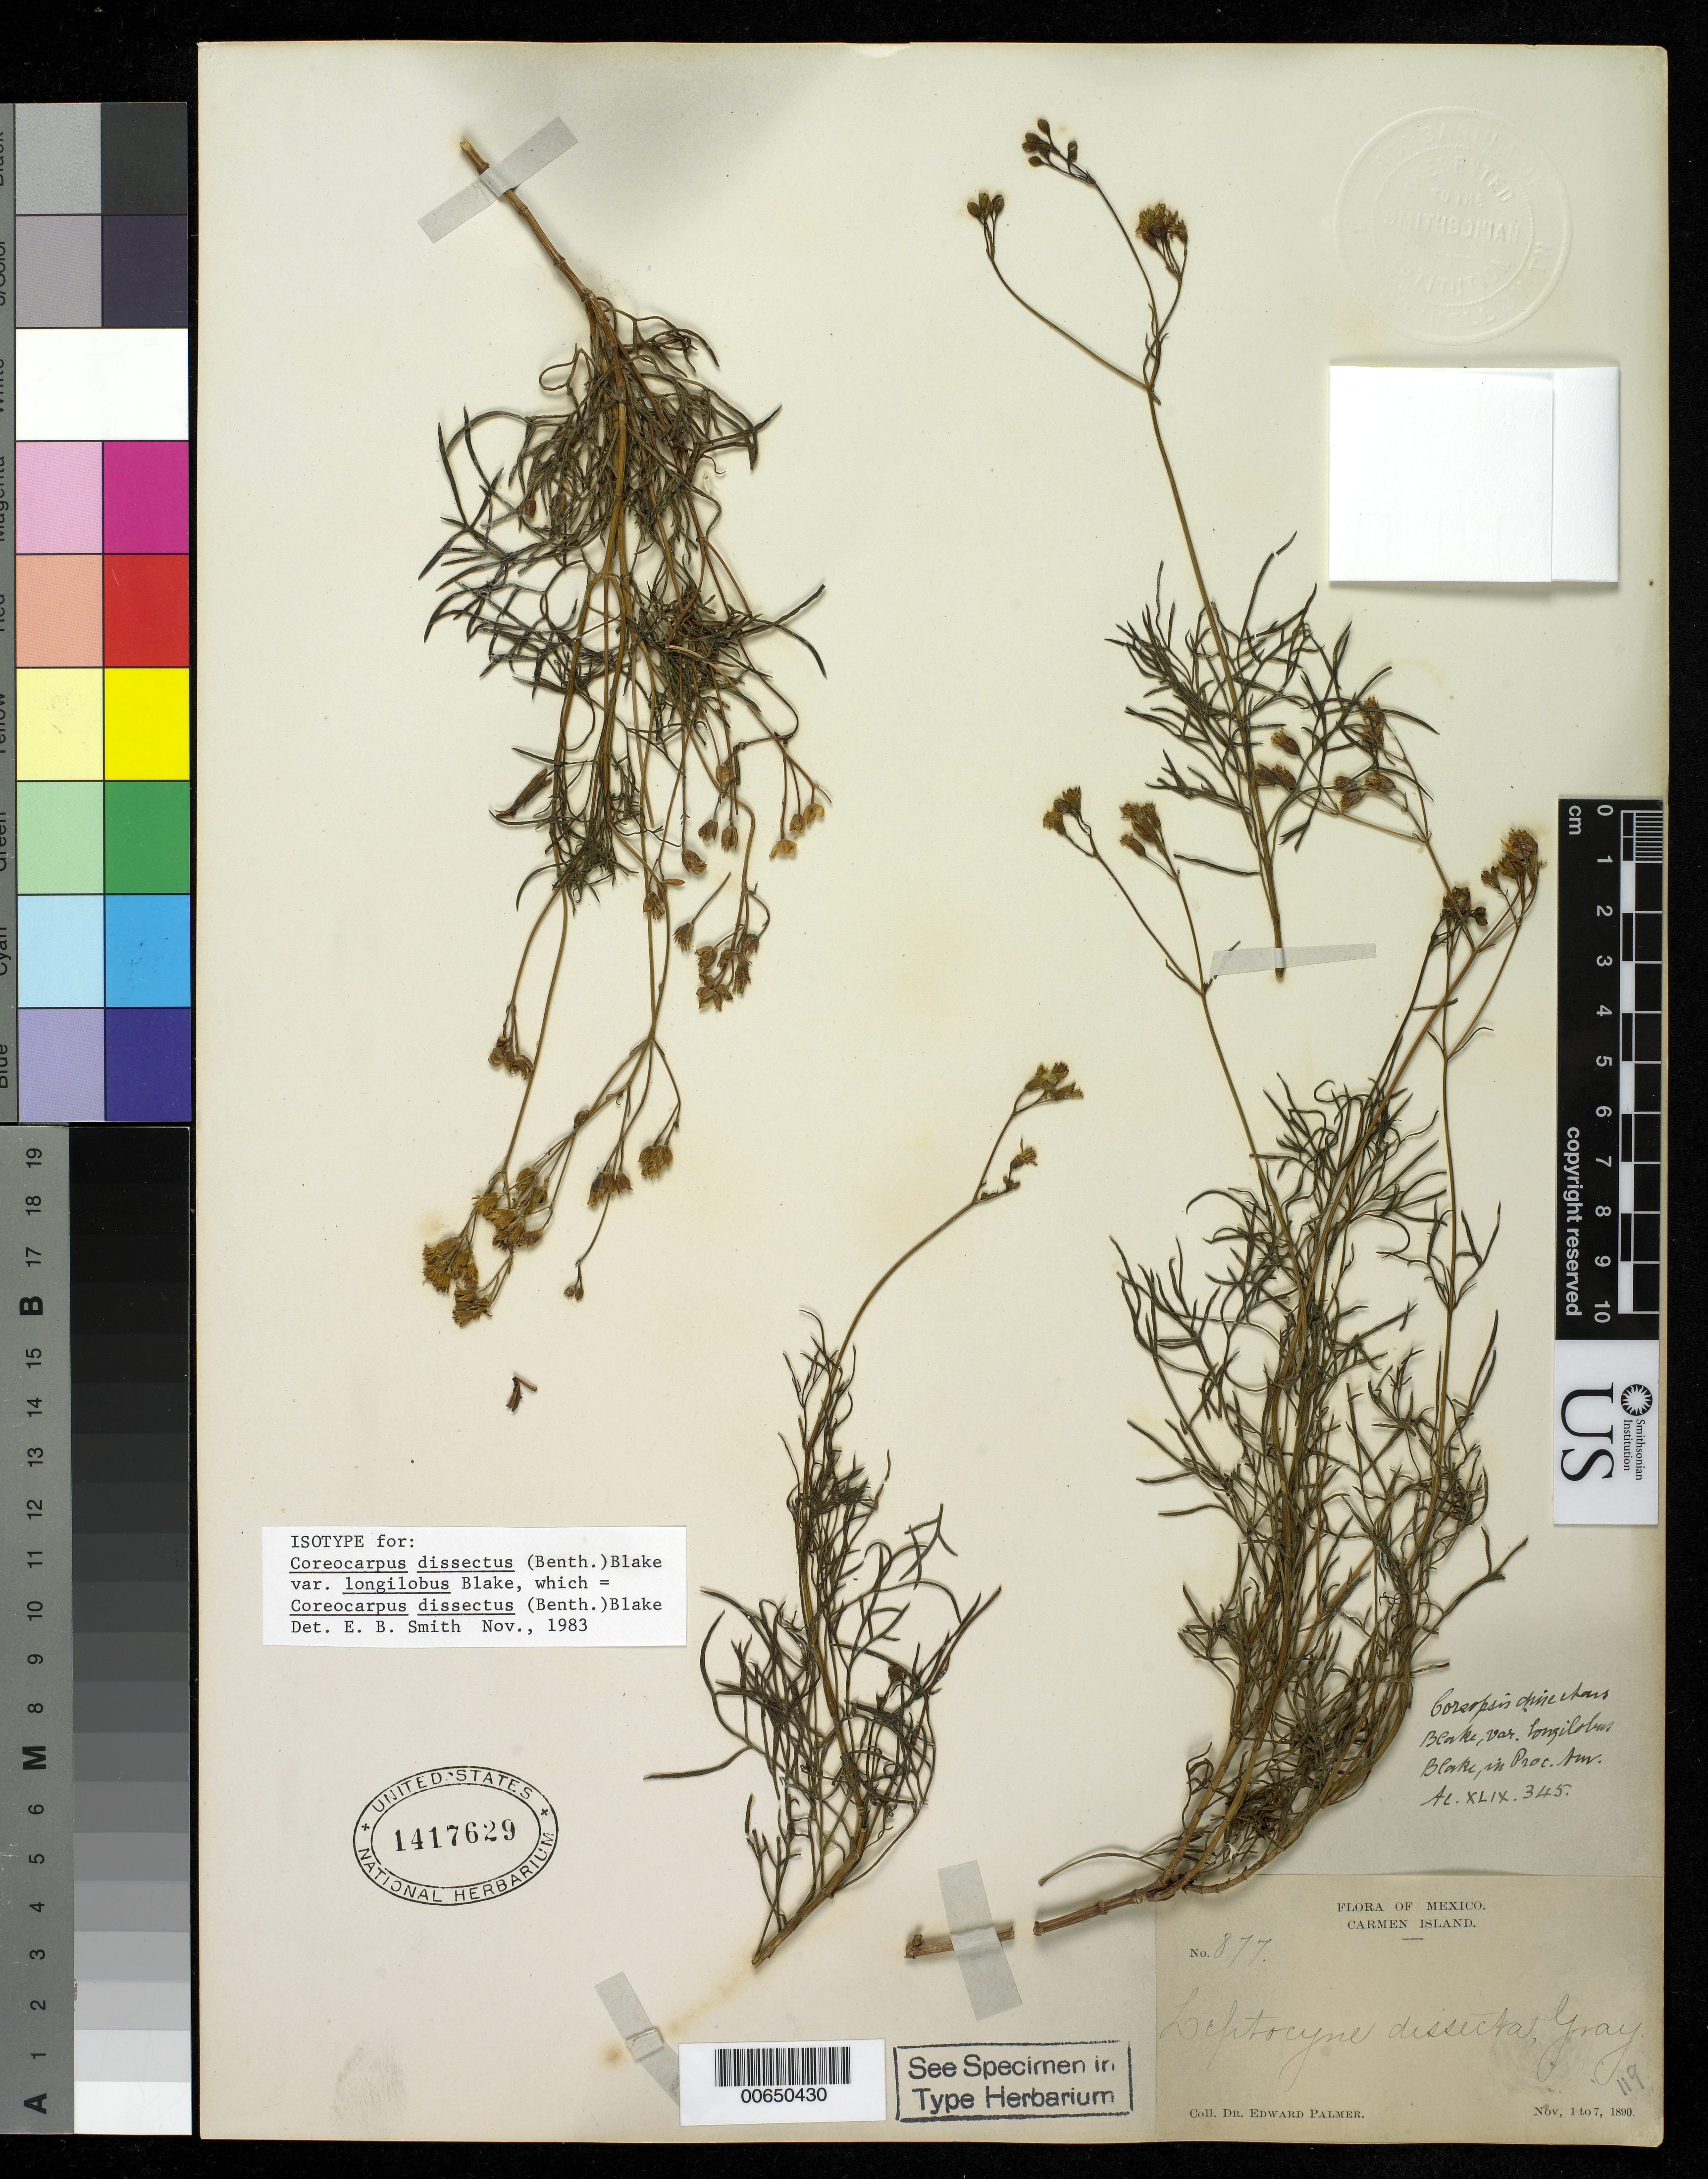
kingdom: Plantae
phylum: Tracheophyta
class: Magnoliopsida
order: Asterales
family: Asteraceae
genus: Coreocarpus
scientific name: Coreocarpus dissectus var. longilobus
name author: S.F. Blake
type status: Isotype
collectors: E. Palmer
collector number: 877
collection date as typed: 01 Nov 1890 to 07 Nov 1890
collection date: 1890-11-01/1890-11-07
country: Mexico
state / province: Baja California Sur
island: Carmen Island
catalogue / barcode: US 1417629